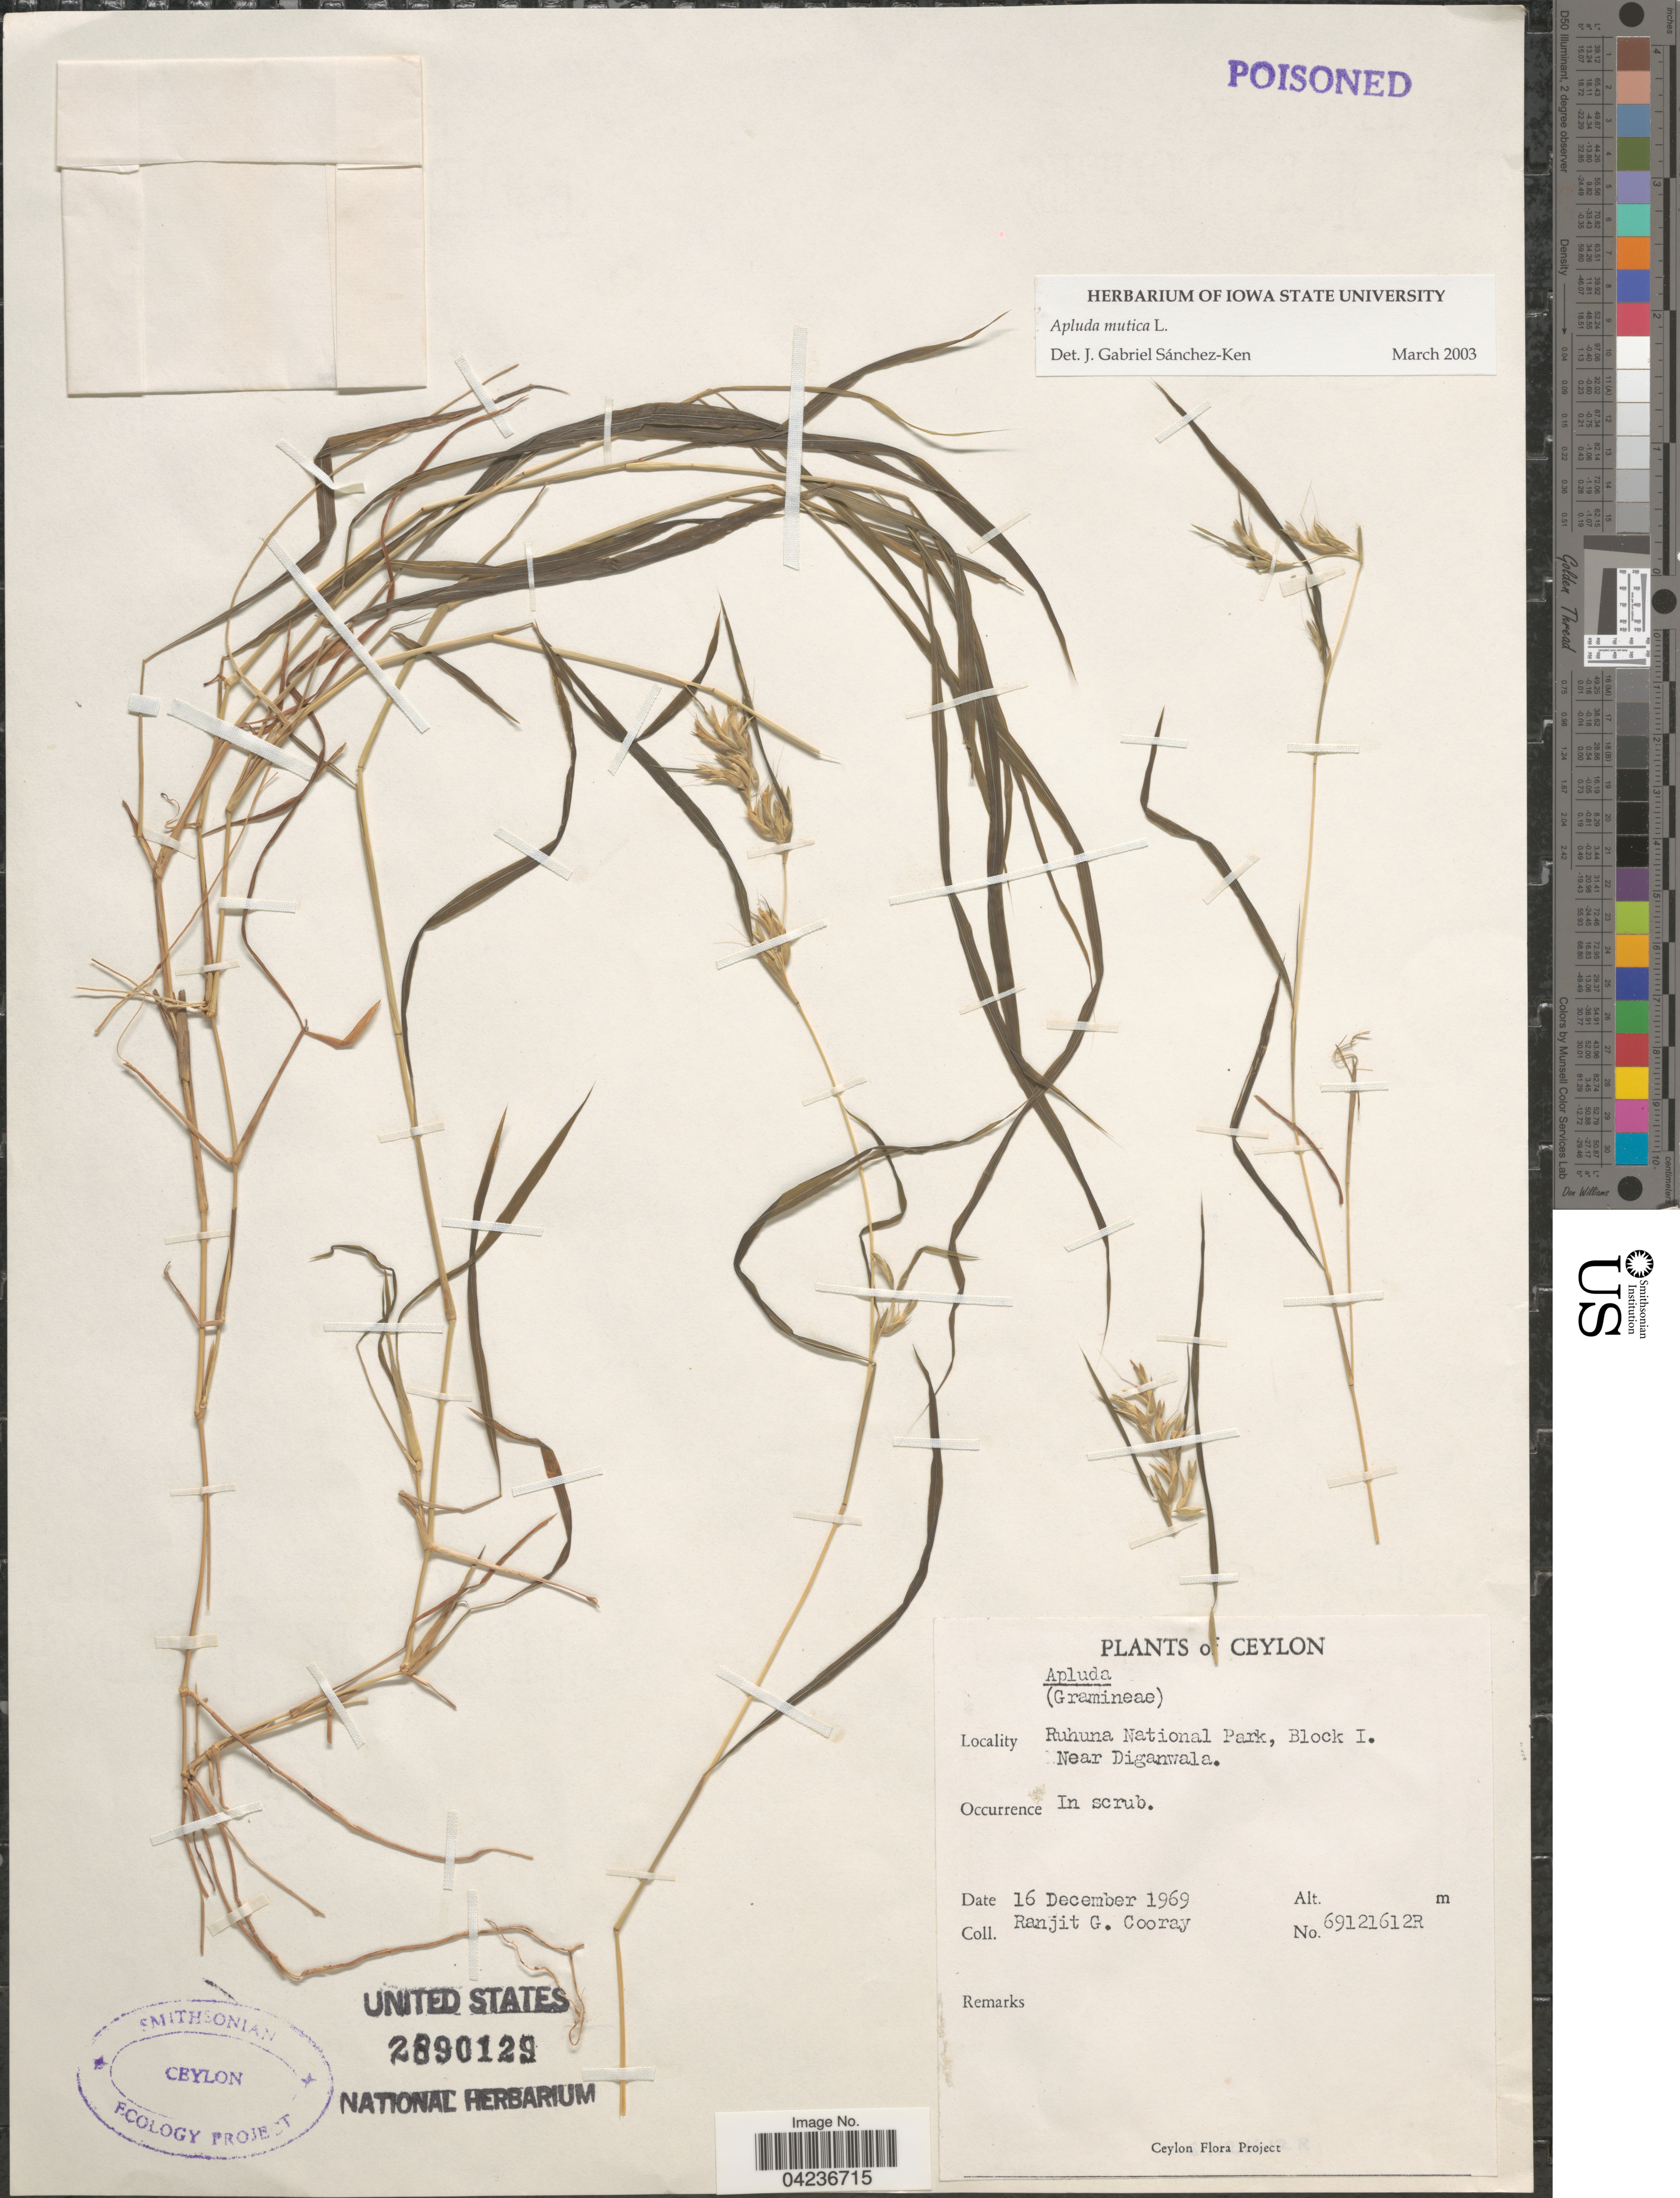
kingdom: Plantae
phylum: Tracheophyta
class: Liliopsida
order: Poales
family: Poaceae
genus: Apluda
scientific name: Apluda mutica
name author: L.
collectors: R. Cooray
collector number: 69121612R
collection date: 1969-12-16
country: Sri Lanka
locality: Ceylon. Ruhuna National Park, Block I. Near Diganwala.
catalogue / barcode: US 2890129